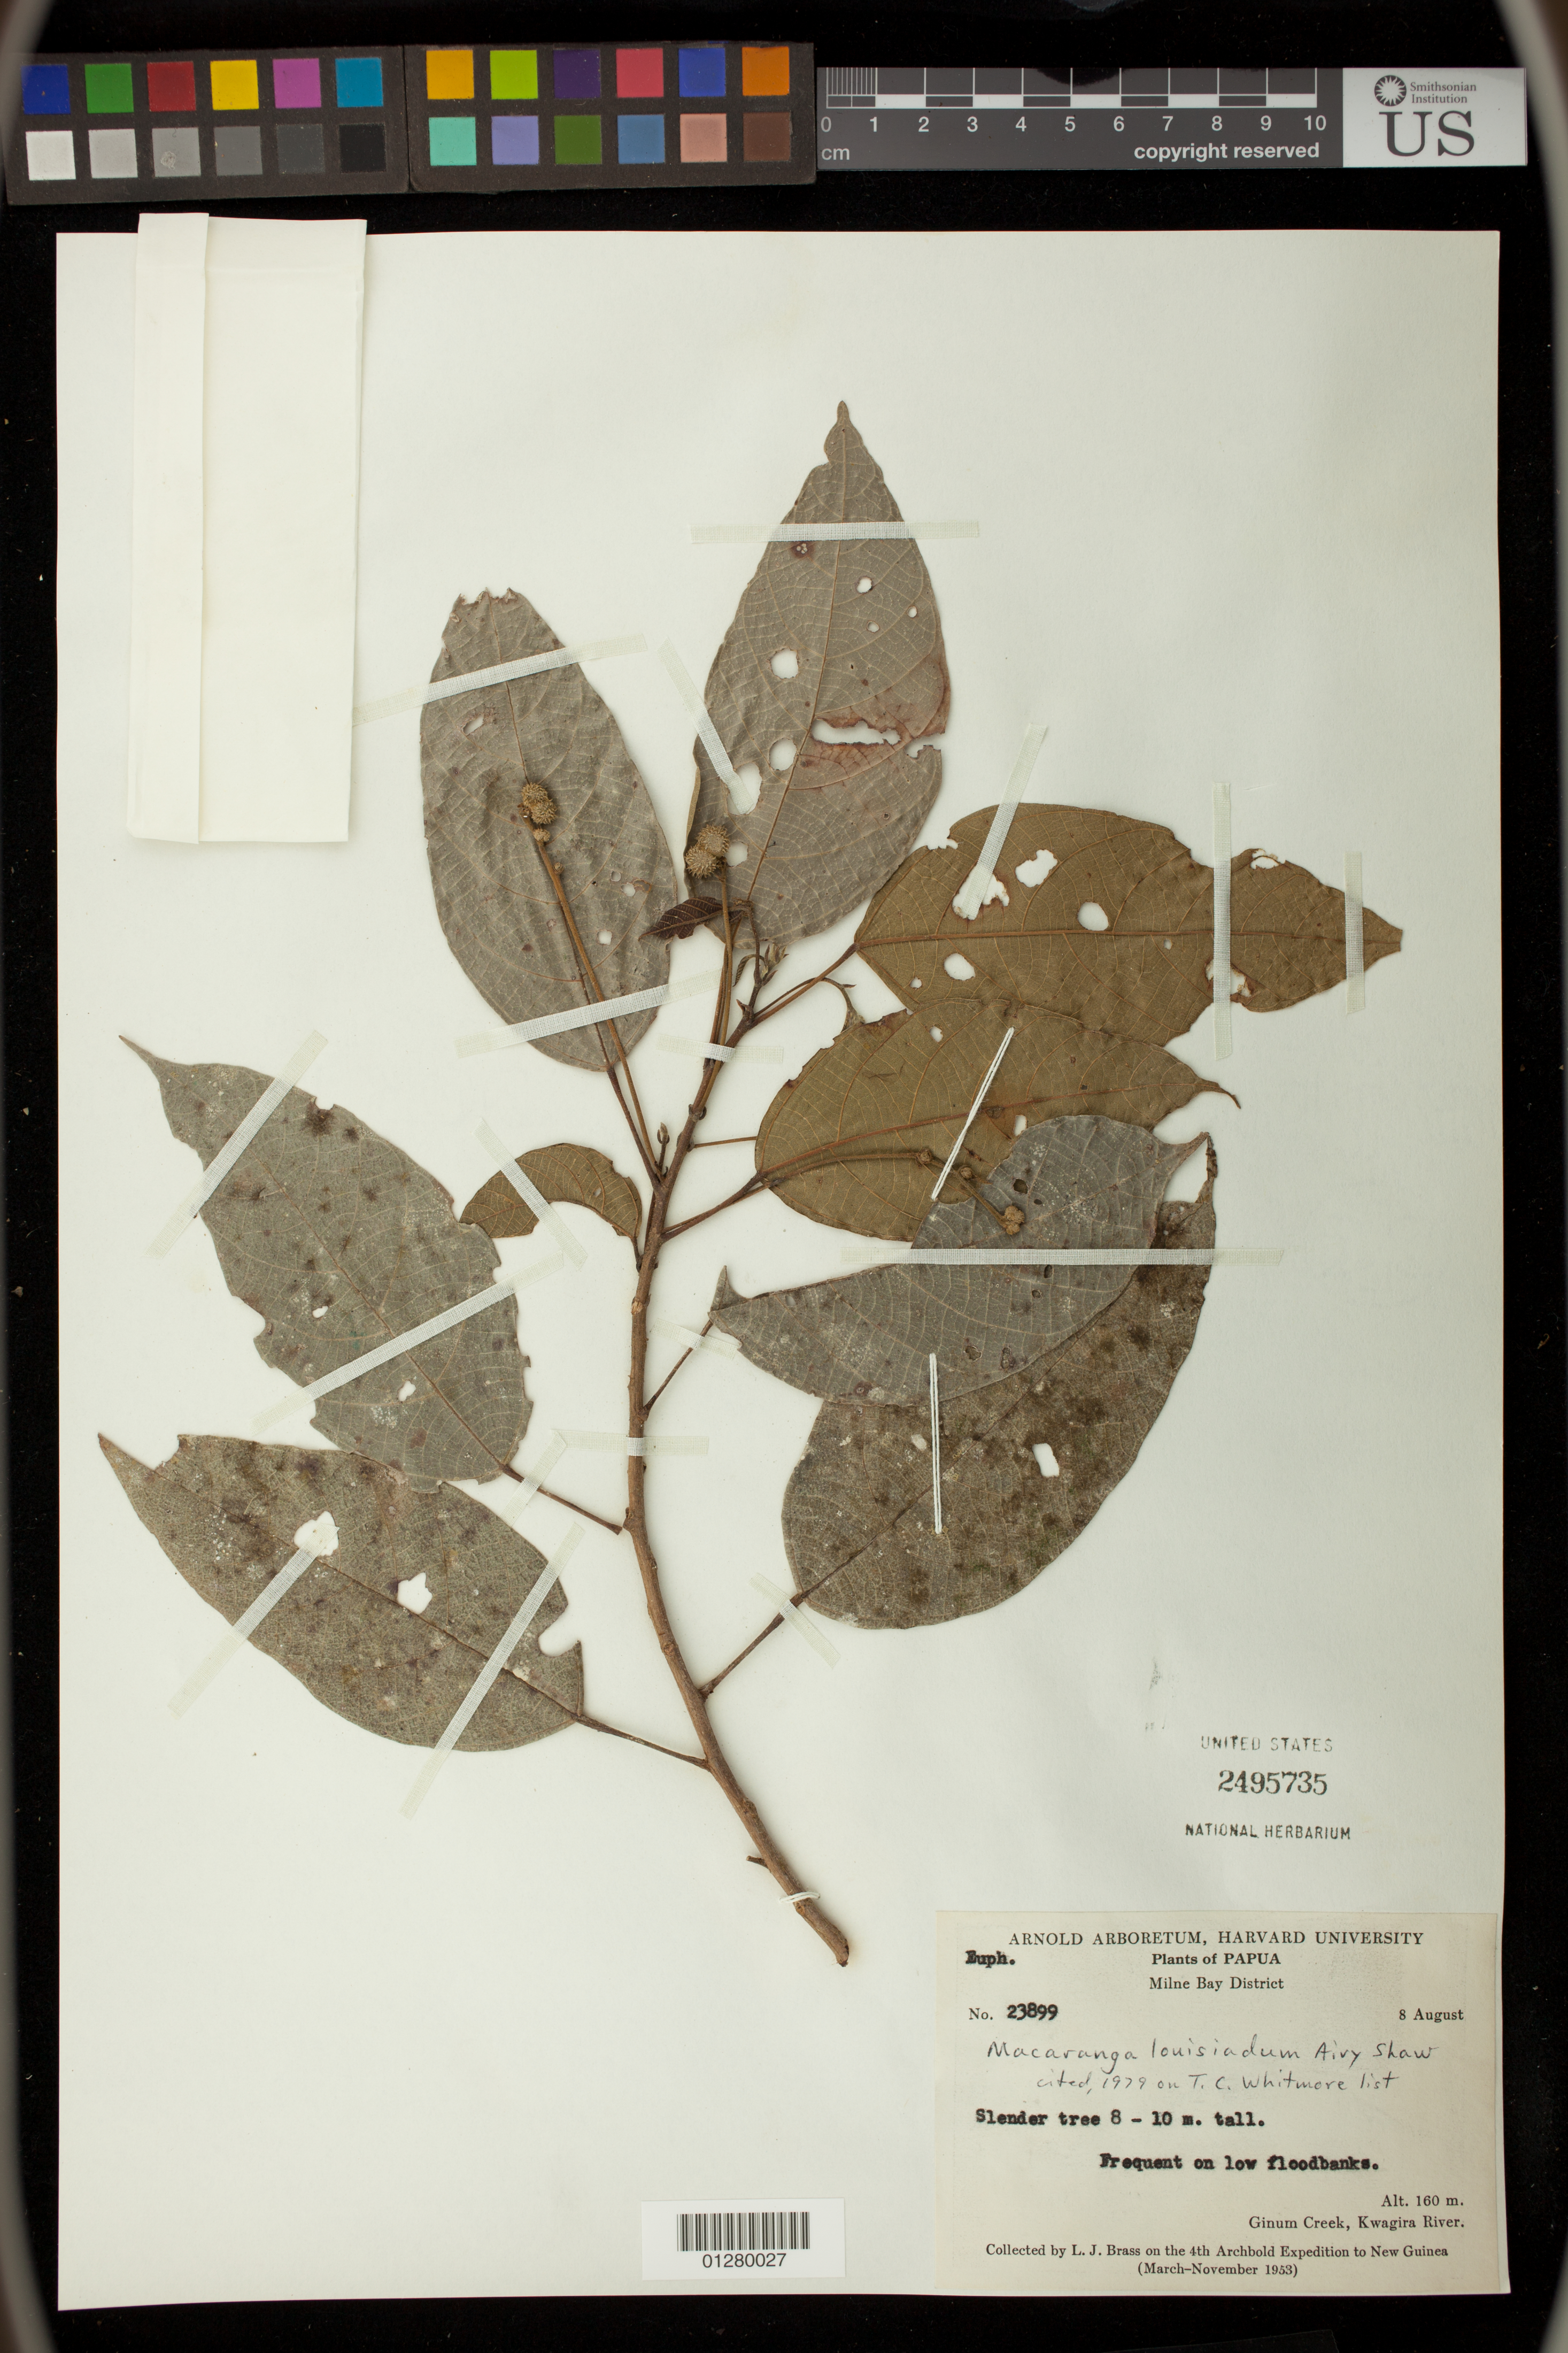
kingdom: Plantae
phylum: Tracheophyta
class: Magnoliopsida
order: Malpighiales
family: Euphorbiaceae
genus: Macaranga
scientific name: Macaranga louisiadum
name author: Airy Shaw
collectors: L. J. Brass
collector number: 23899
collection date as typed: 08 Aug 1953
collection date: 1953-08-08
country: Papua New Guinea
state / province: Milne Bay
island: New Guinea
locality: Ginum creek, kwagira river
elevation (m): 160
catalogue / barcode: US 2495735